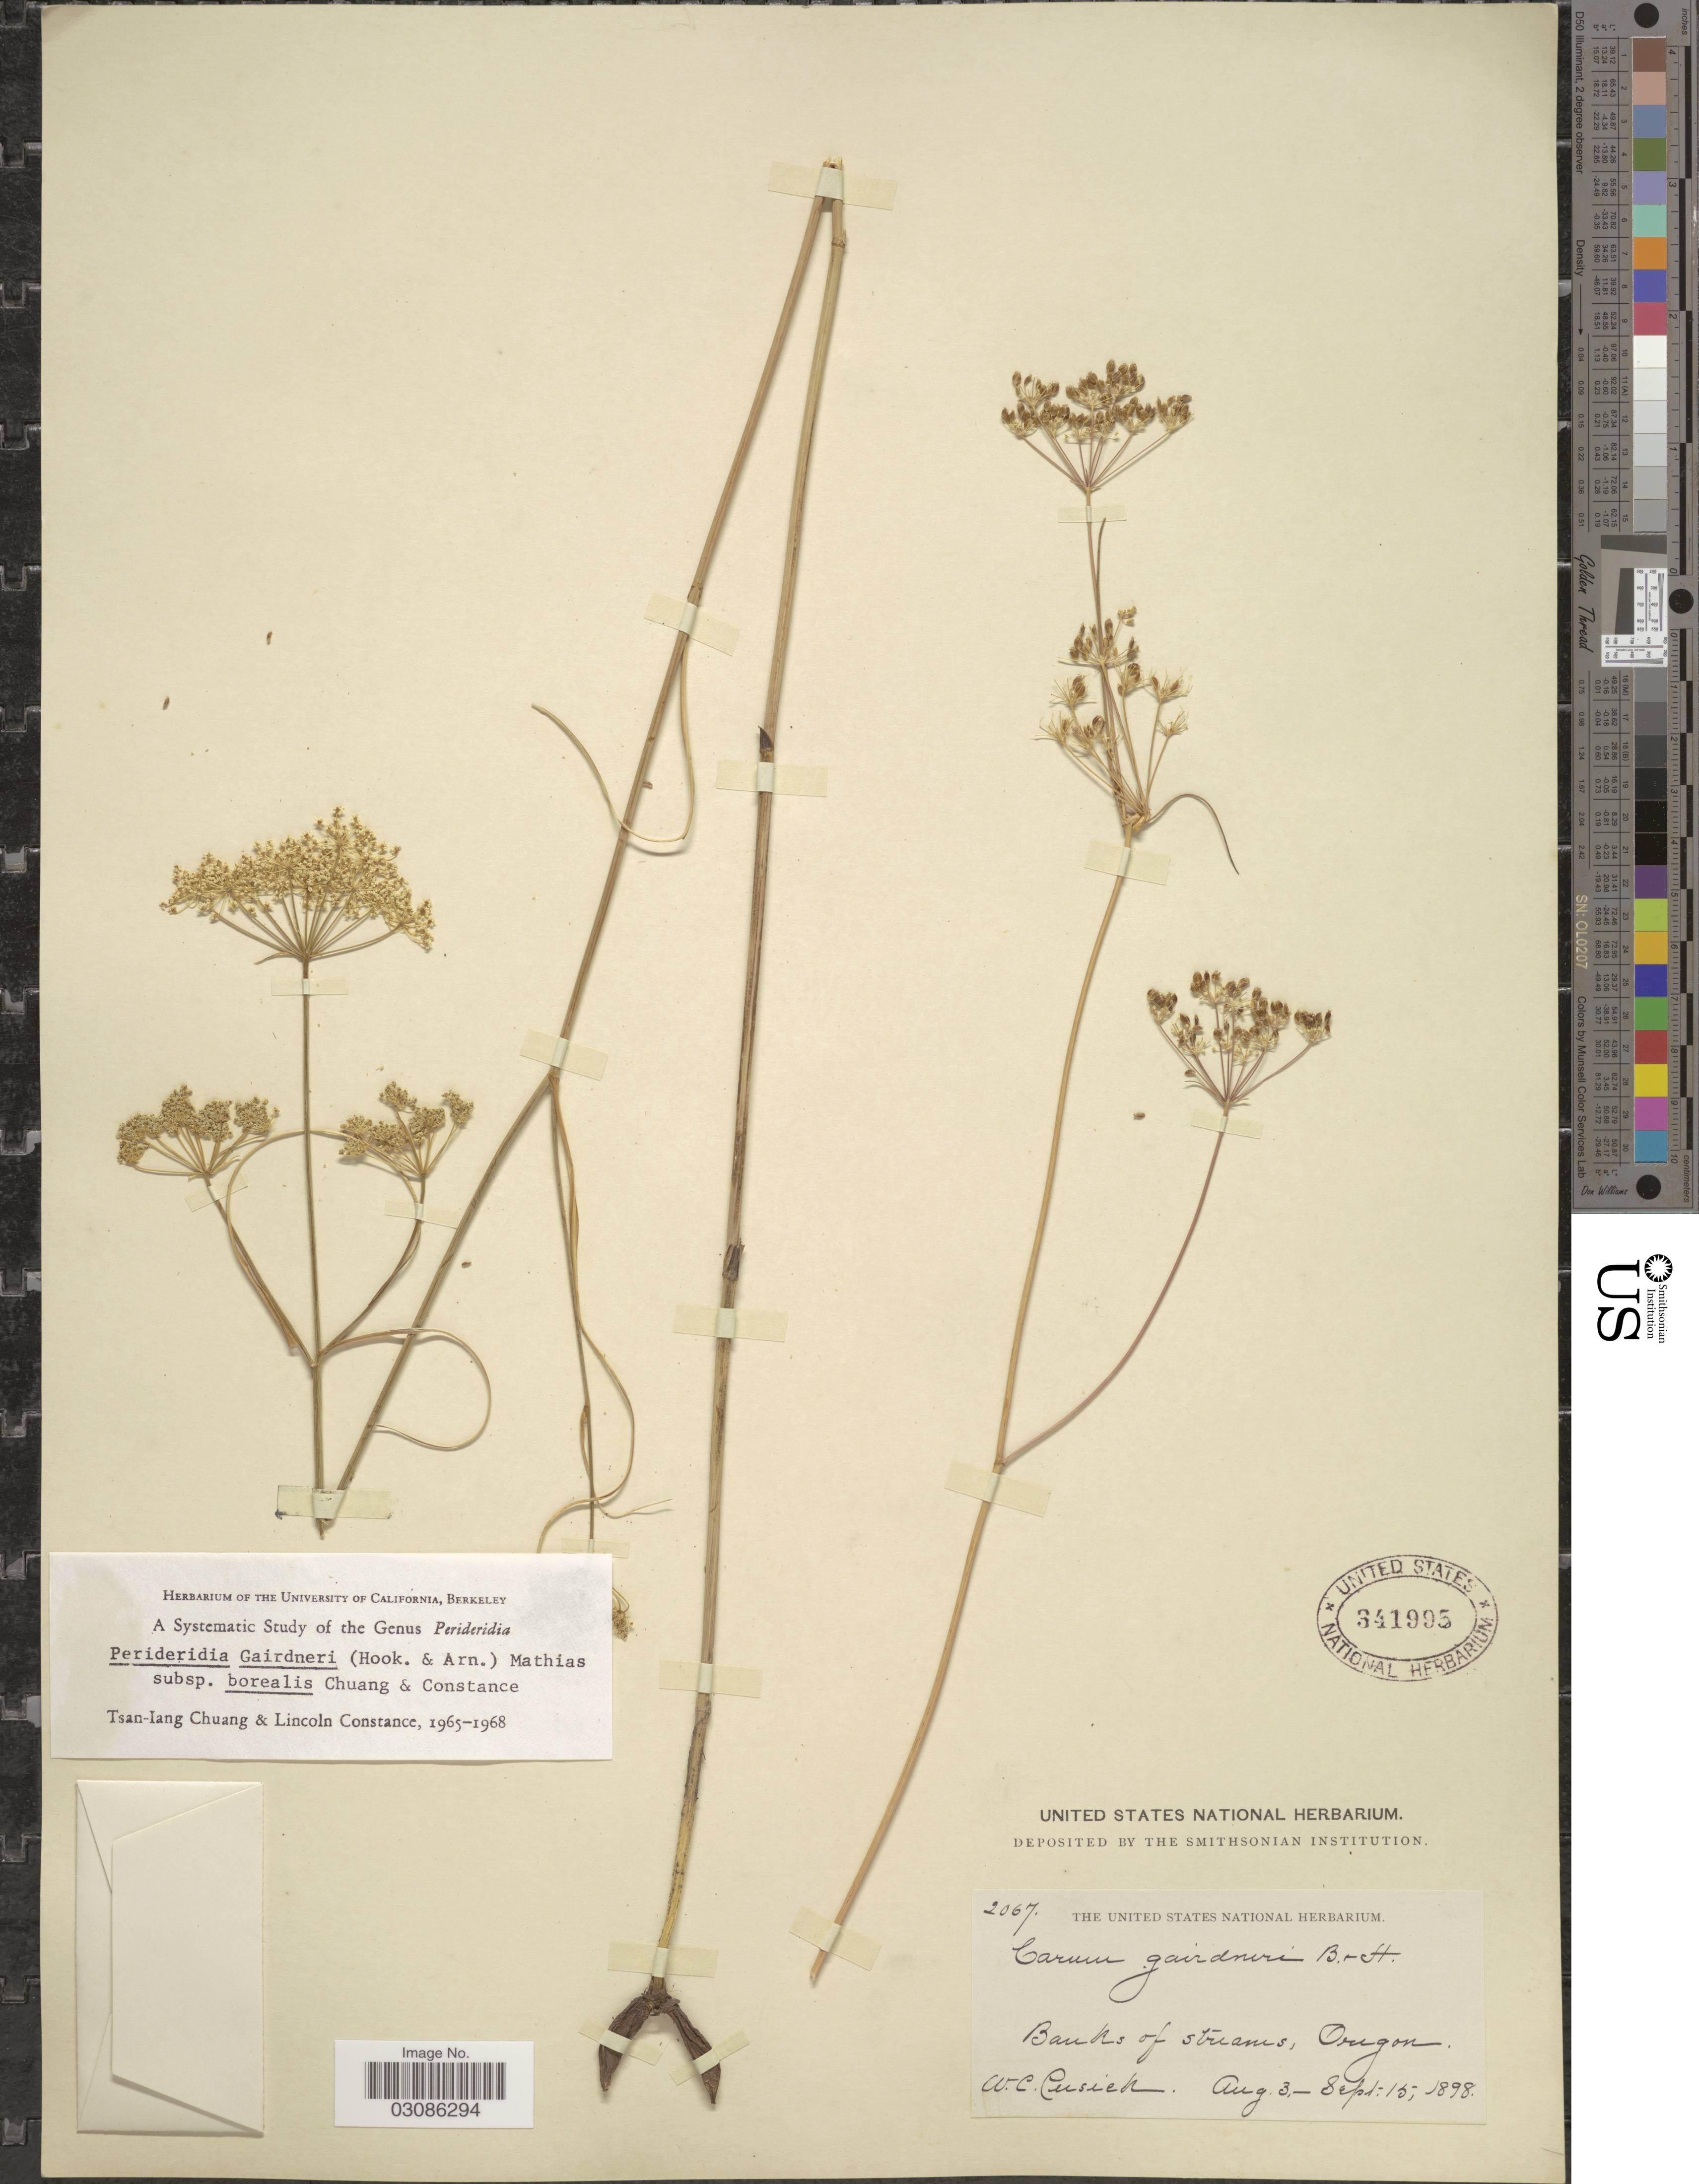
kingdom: Plantae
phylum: Tracheophyta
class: Magnoliopsida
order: Apiales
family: Apiaceae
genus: Perideridia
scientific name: Perideridia gairdneri subsp. borealis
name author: T.I. Chuang & Constance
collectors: W. C. Cusick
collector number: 2067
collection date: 1898-08-03/1898-09-15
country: United States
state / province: Oregon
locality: Banks of streams, Oregon.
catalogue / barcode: US 341995